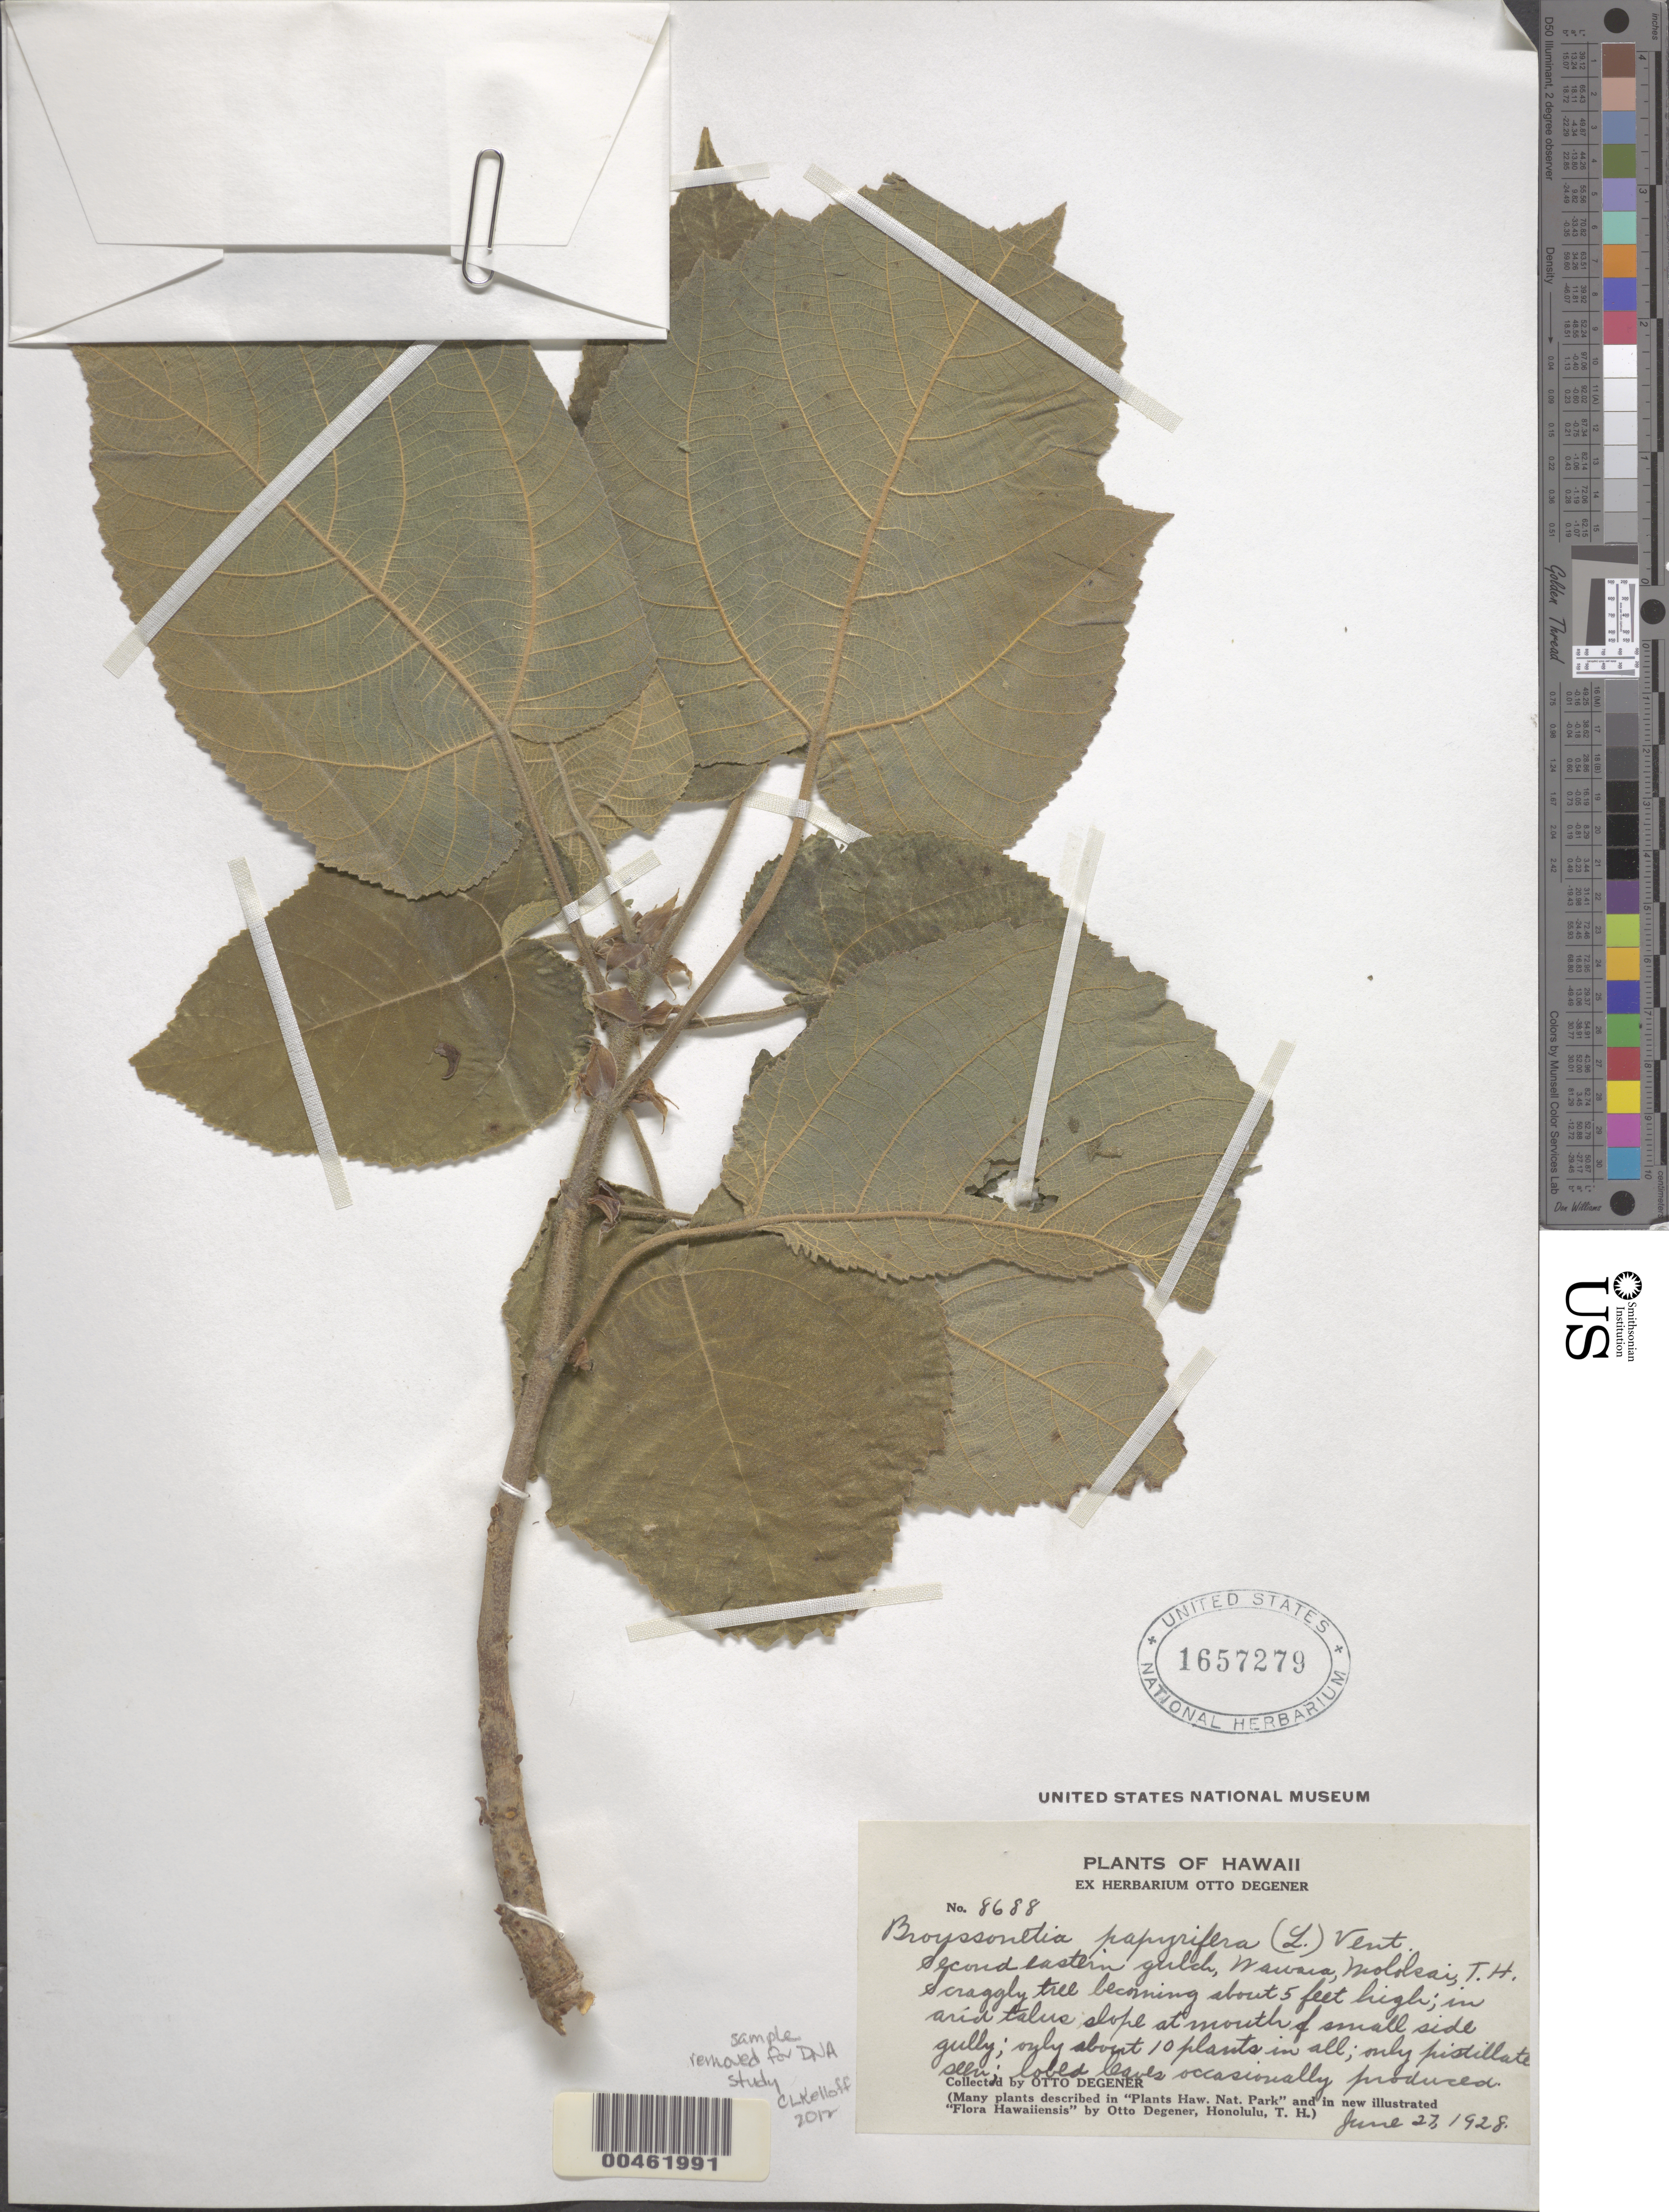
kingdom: Plantae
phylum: Tracheophyta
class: Magnoliopsida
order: Rosales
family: Moraceae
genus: Broussonetia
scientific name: Broussonetia papyrifera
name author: (L.) L'Hér. ex Vent.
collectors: O. Degener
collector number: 8688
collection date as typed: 27 Jun 1928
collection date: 1928-06-27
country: United States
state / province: Hawaii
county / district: Maui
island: Moloka'i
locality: Second eastern gulch, Wawaia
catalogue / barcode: US 1657279